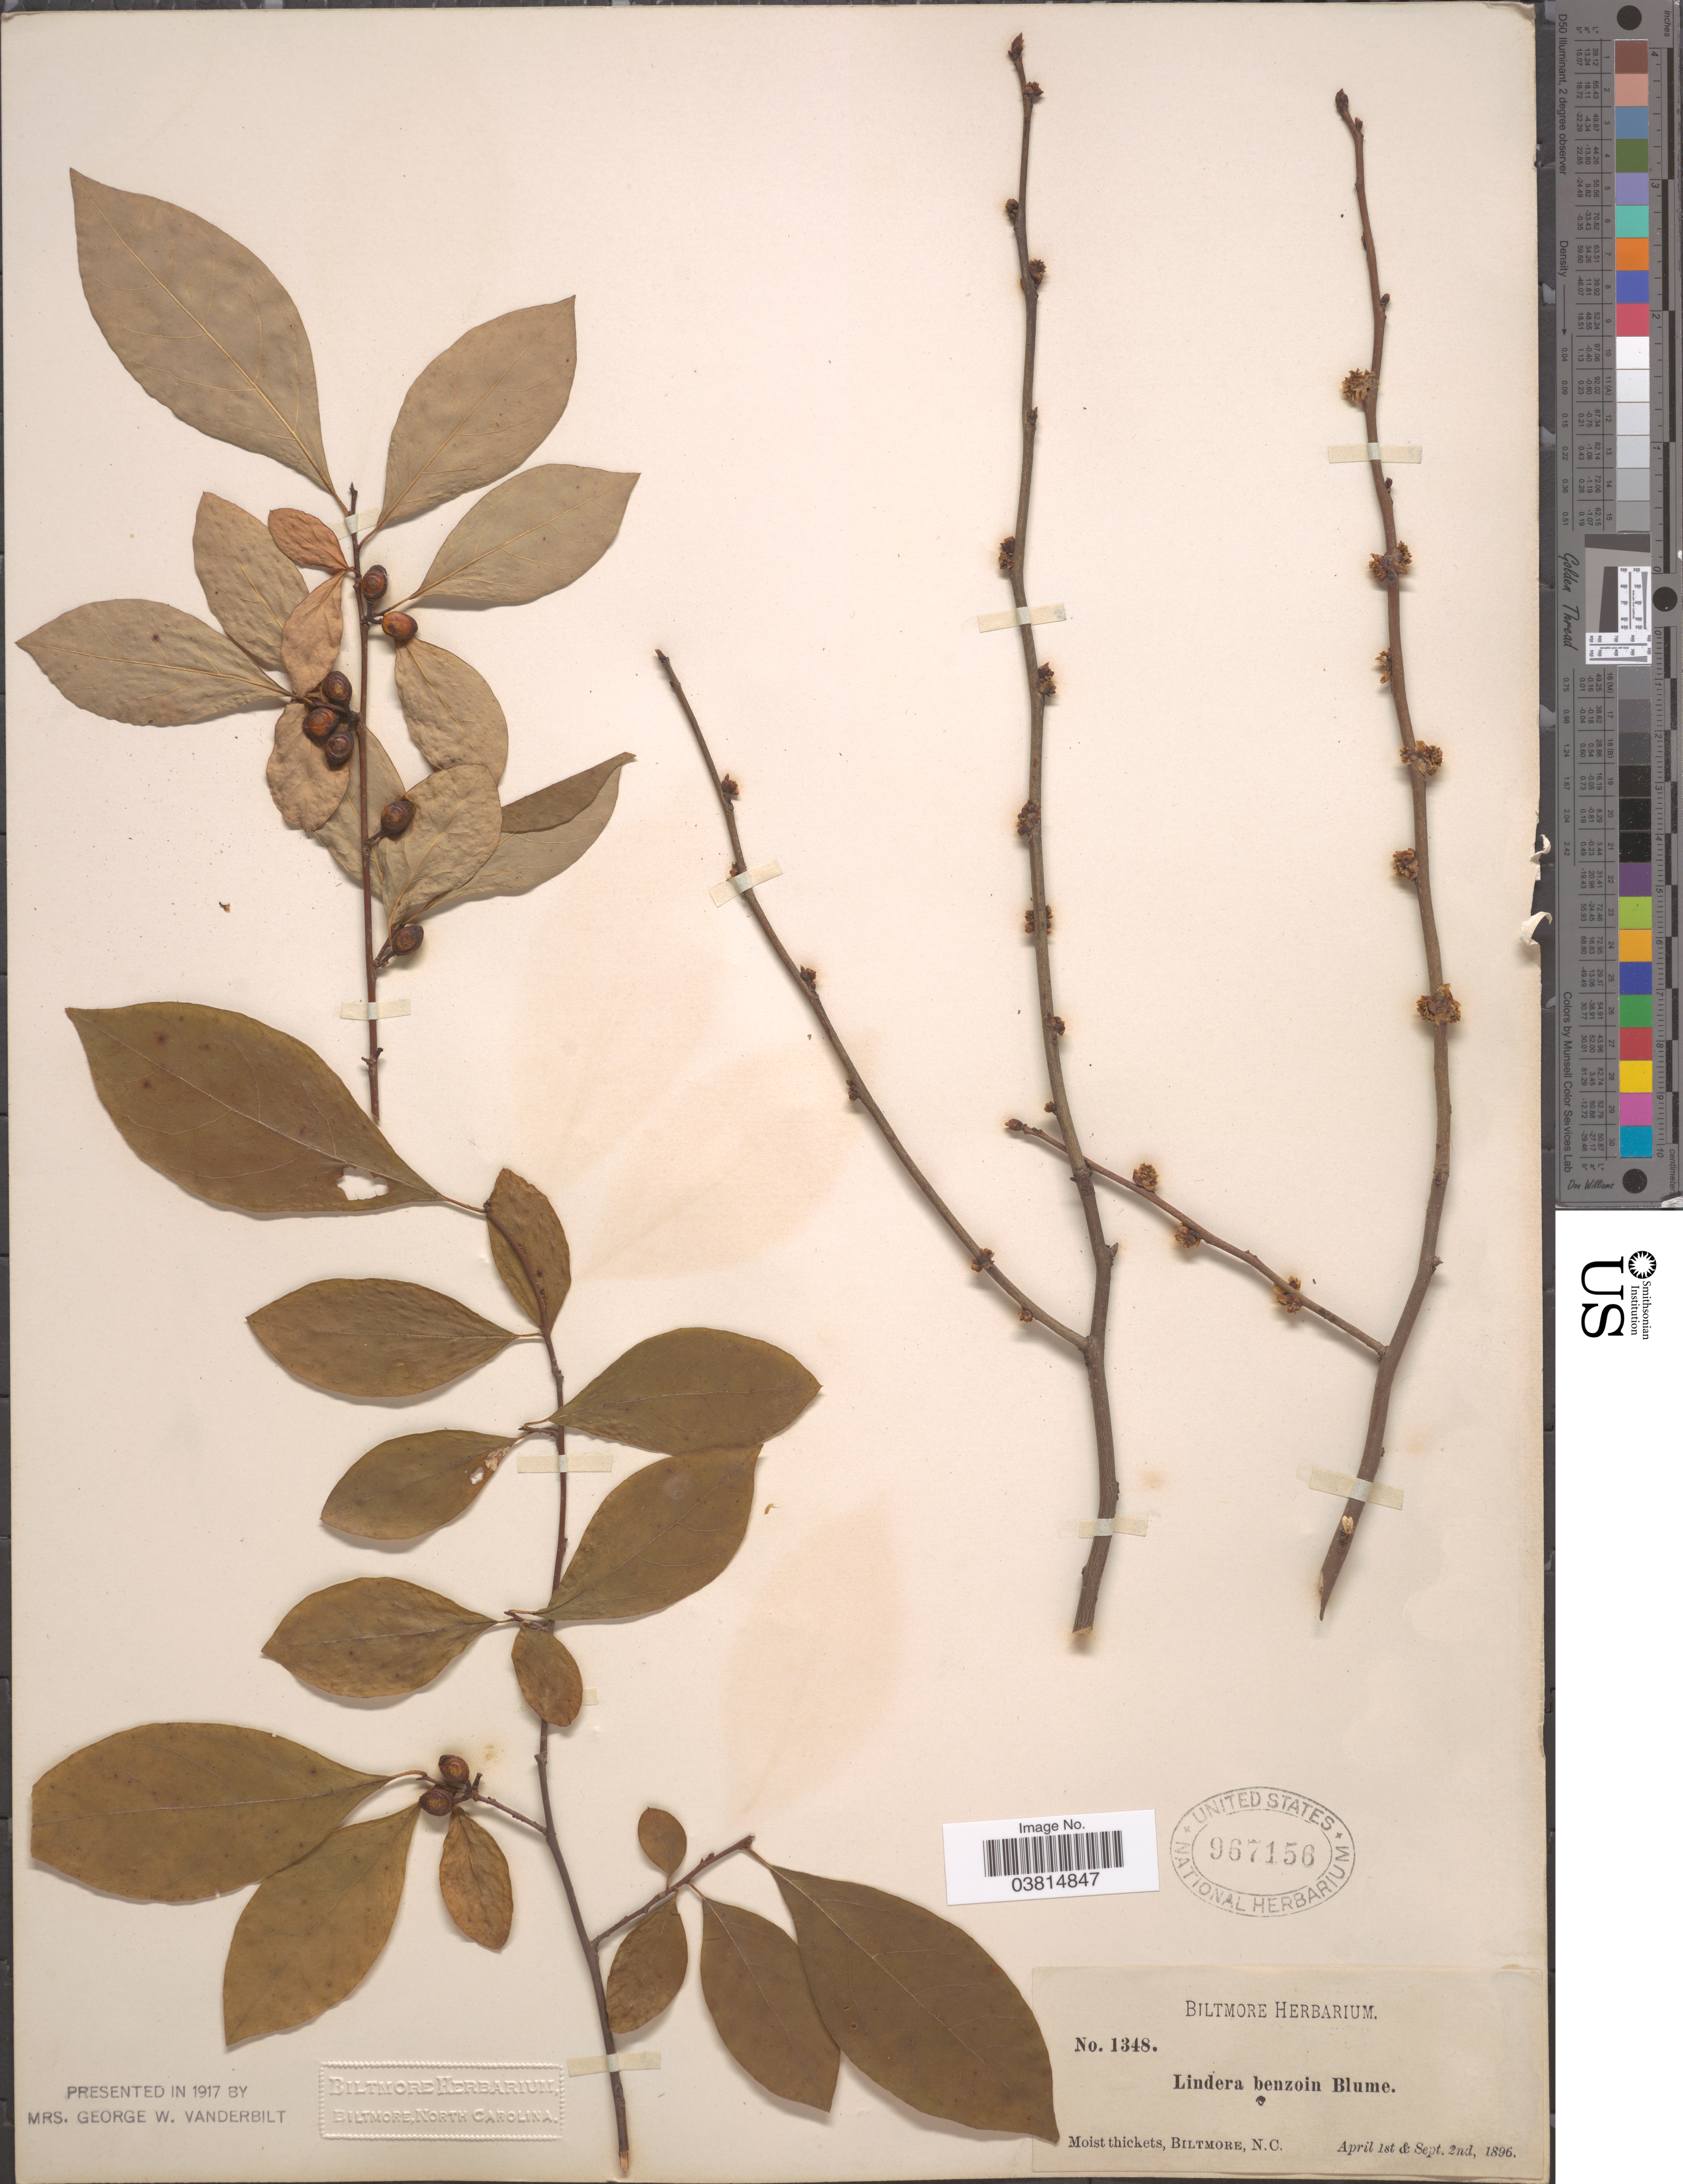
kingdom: Plantae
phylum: Tracheophyta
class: Magnoliopsida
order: Laurales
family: Lauraceae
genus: Lindera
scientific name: Lindera benzoin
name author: (L.) Blume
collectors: ex herb. Biltmore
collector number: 1348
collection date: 1896-04-01/1896-09-02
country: United States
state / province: North Carolina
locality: Moist thickets, Biltmore.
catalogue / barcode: US 967156